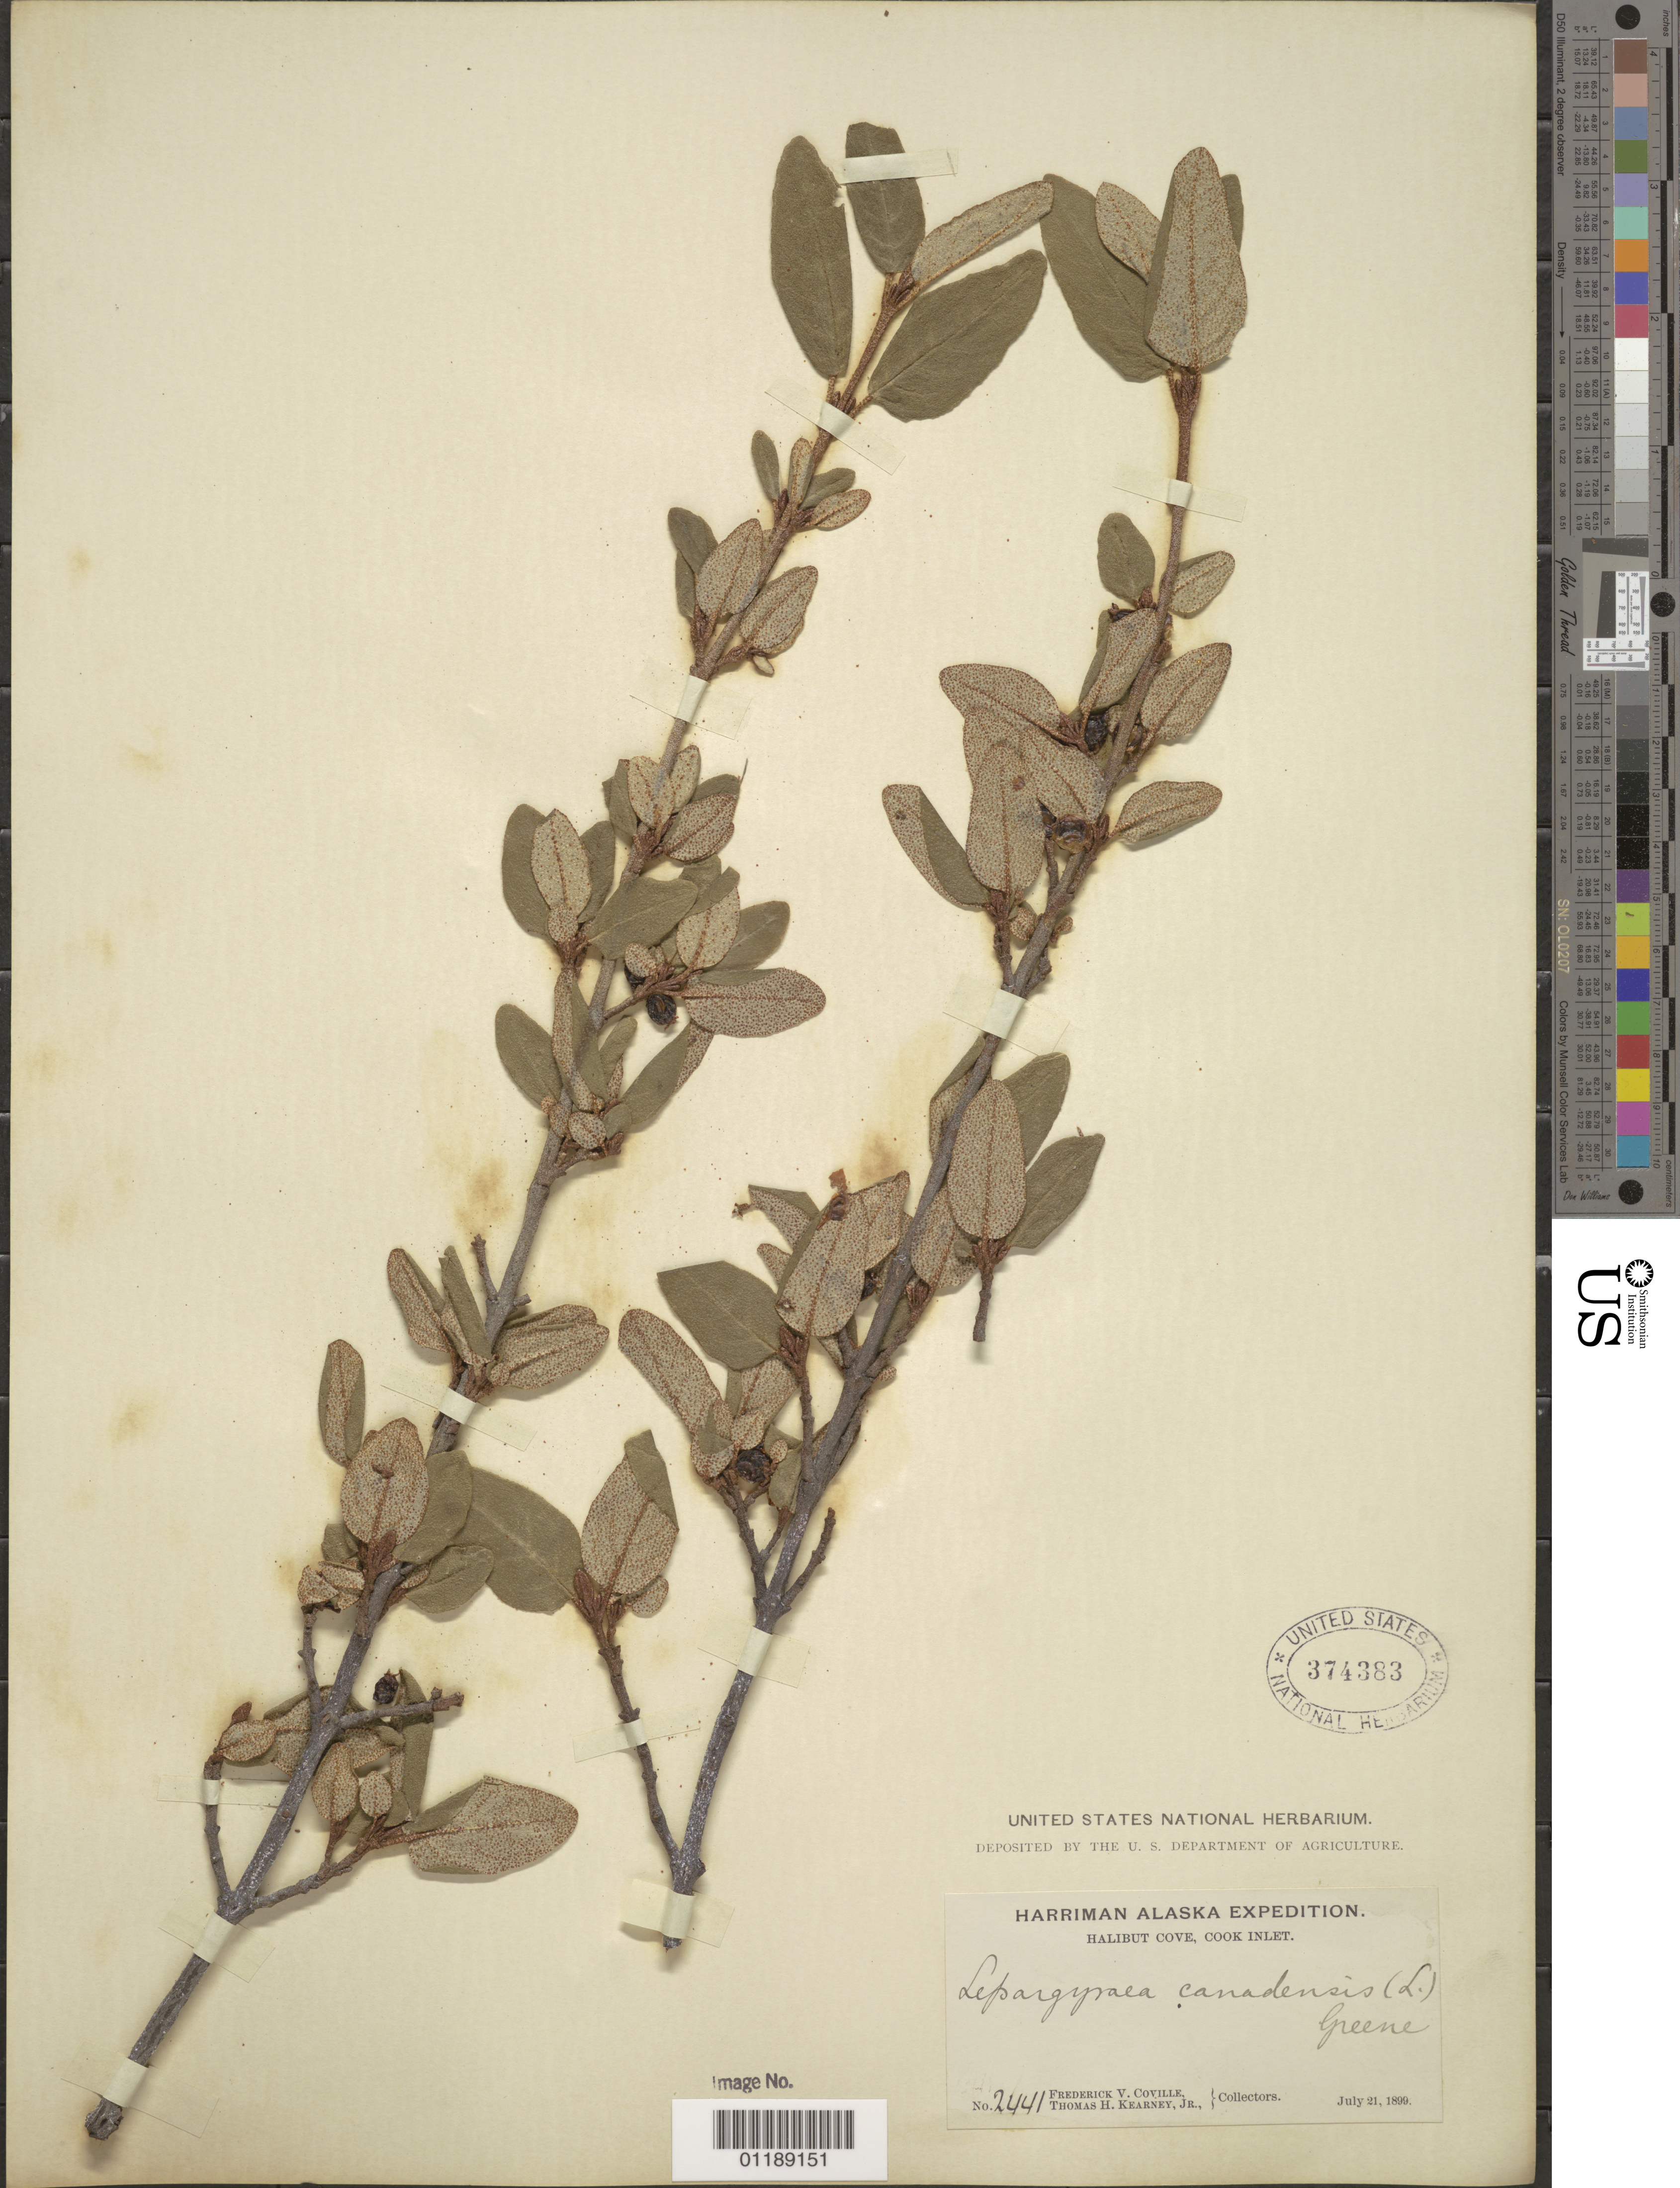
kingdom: Plantae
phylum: Tracheophyta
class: Magnoliopsida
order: Rosales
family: Elaeagnaceae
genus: Shepherdia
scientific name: Shepherdia canadensis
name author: (L.) Nutt.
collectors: F. V. Coville & T. H. Kearney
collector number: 2441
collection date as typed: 21 Jul 1899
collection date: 1899-07-21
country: United States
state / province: Alaska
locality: Halibut Cove, Cook Inlet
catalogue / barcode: US 374383